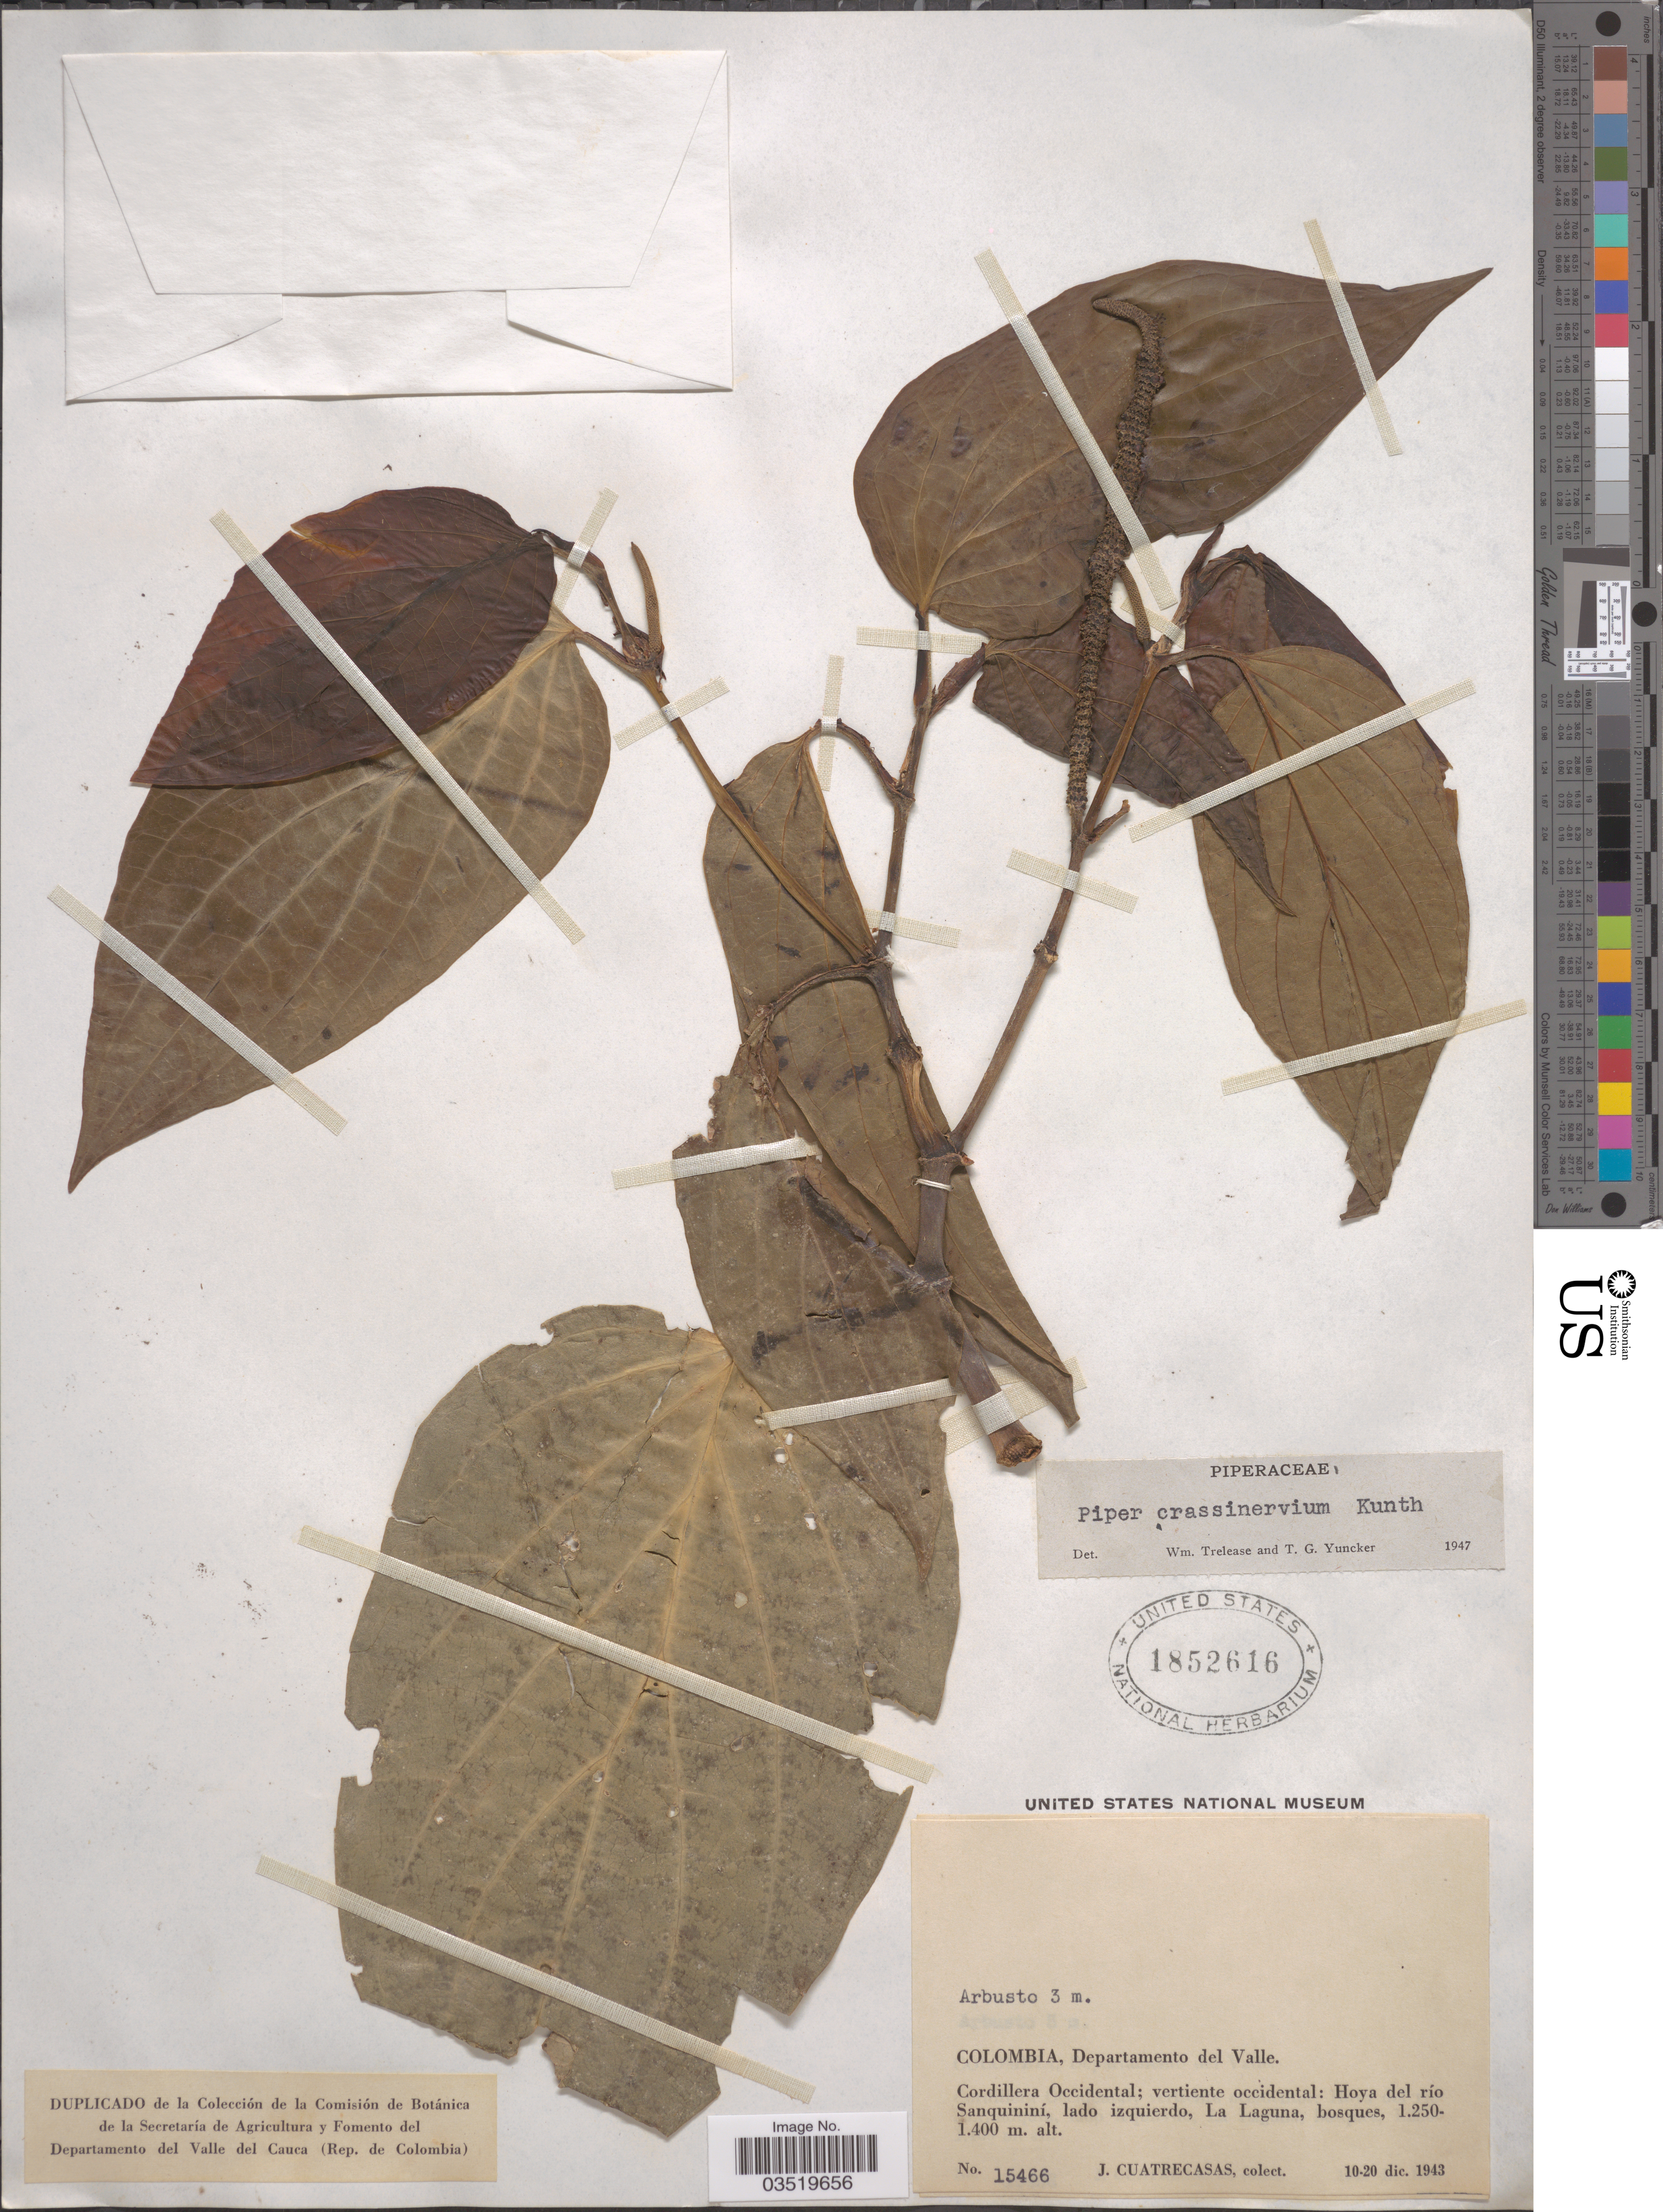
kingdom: Plantae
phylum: Tracheophyta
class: Magnoliopsida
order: Piperales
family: Piperaceae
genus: Piper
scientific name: Piper crassinervium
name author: Kunth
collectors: J. Cuatrecasas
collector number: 15466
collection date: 1943-12-10/1943-12-20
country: Colombia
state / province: Valle del Cauca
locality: Departamento del Valle. Cordillera Occidental; vertiente occidental: Hoya del río Sanquininí, lado izquierdo, La Laguna, bosques.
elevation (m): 1250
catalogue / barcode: US 1852616